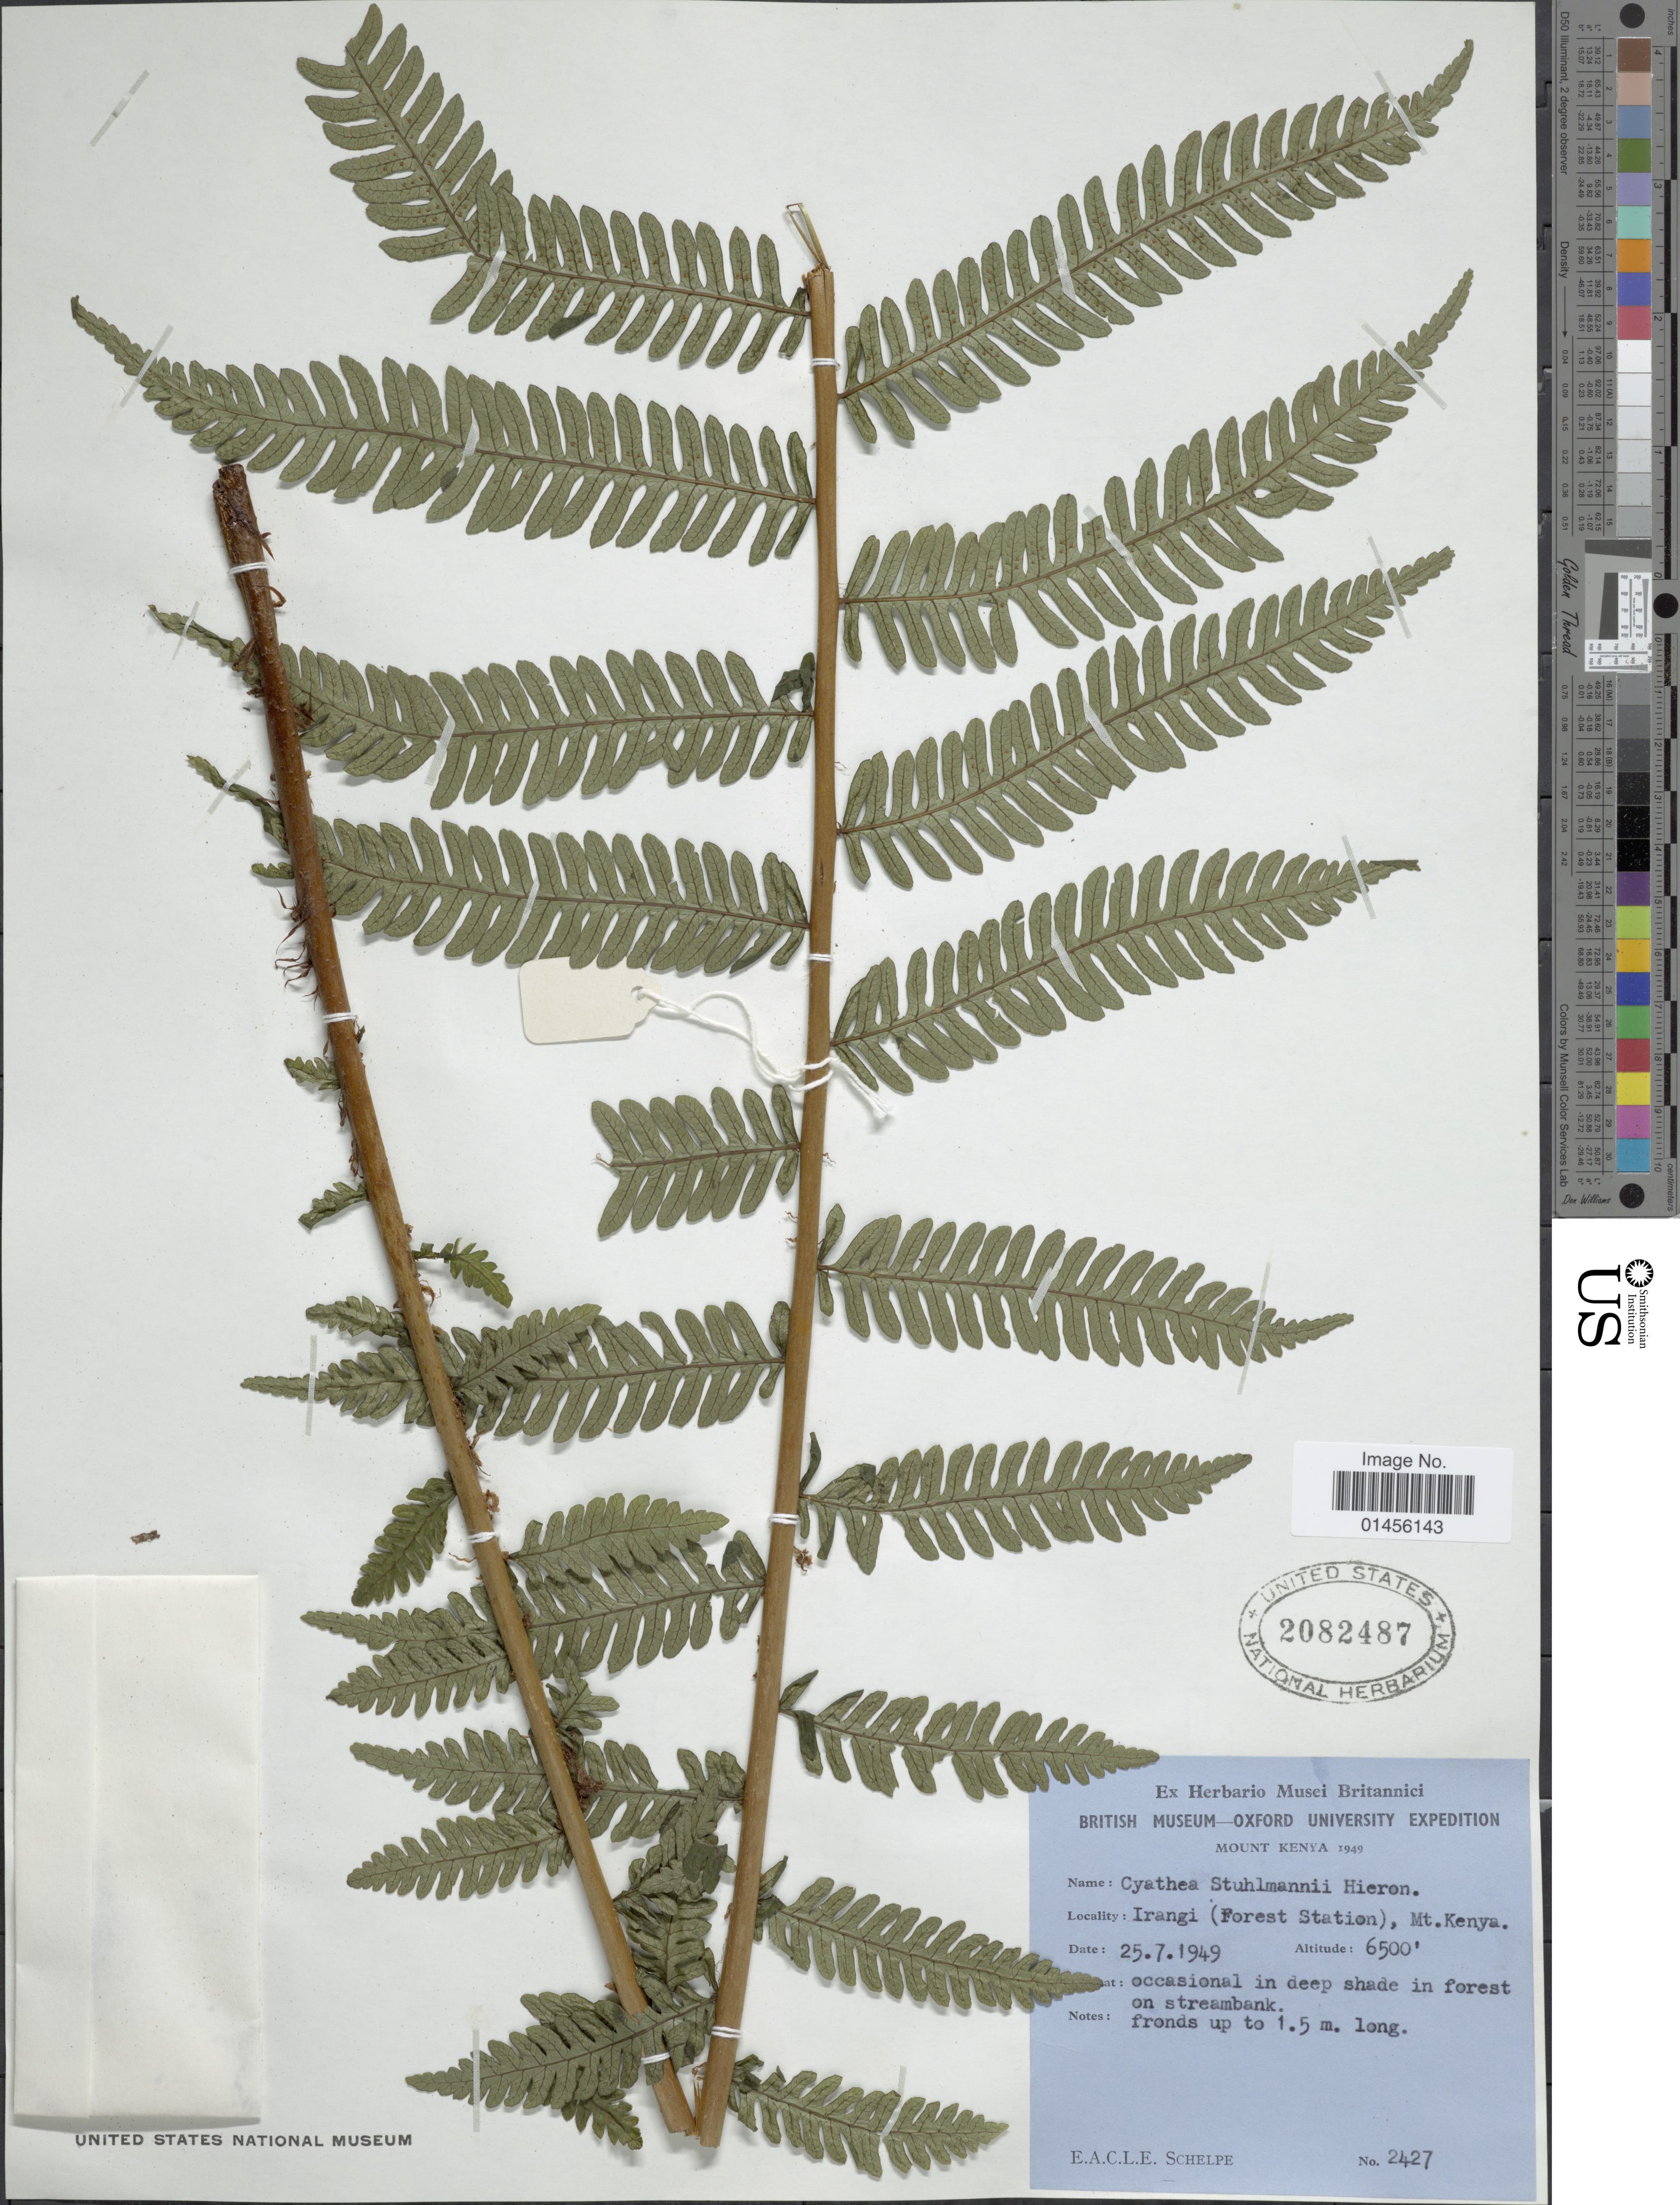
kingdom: Plantae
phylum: Tracheophyta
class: Polypodiopsida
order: Cyatheales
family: Cyatheaceae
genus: Alsophila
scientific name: Alsophila stuhlmannii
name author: (Hieron.) R.M. Tryon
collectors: E. A. C. L. E. Schelpe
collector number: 2427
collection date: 1949-07-25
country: Kenya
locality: Mount Kenya, Irangi Forest (Forest Station)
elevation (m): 1981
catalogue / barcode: US 2082487